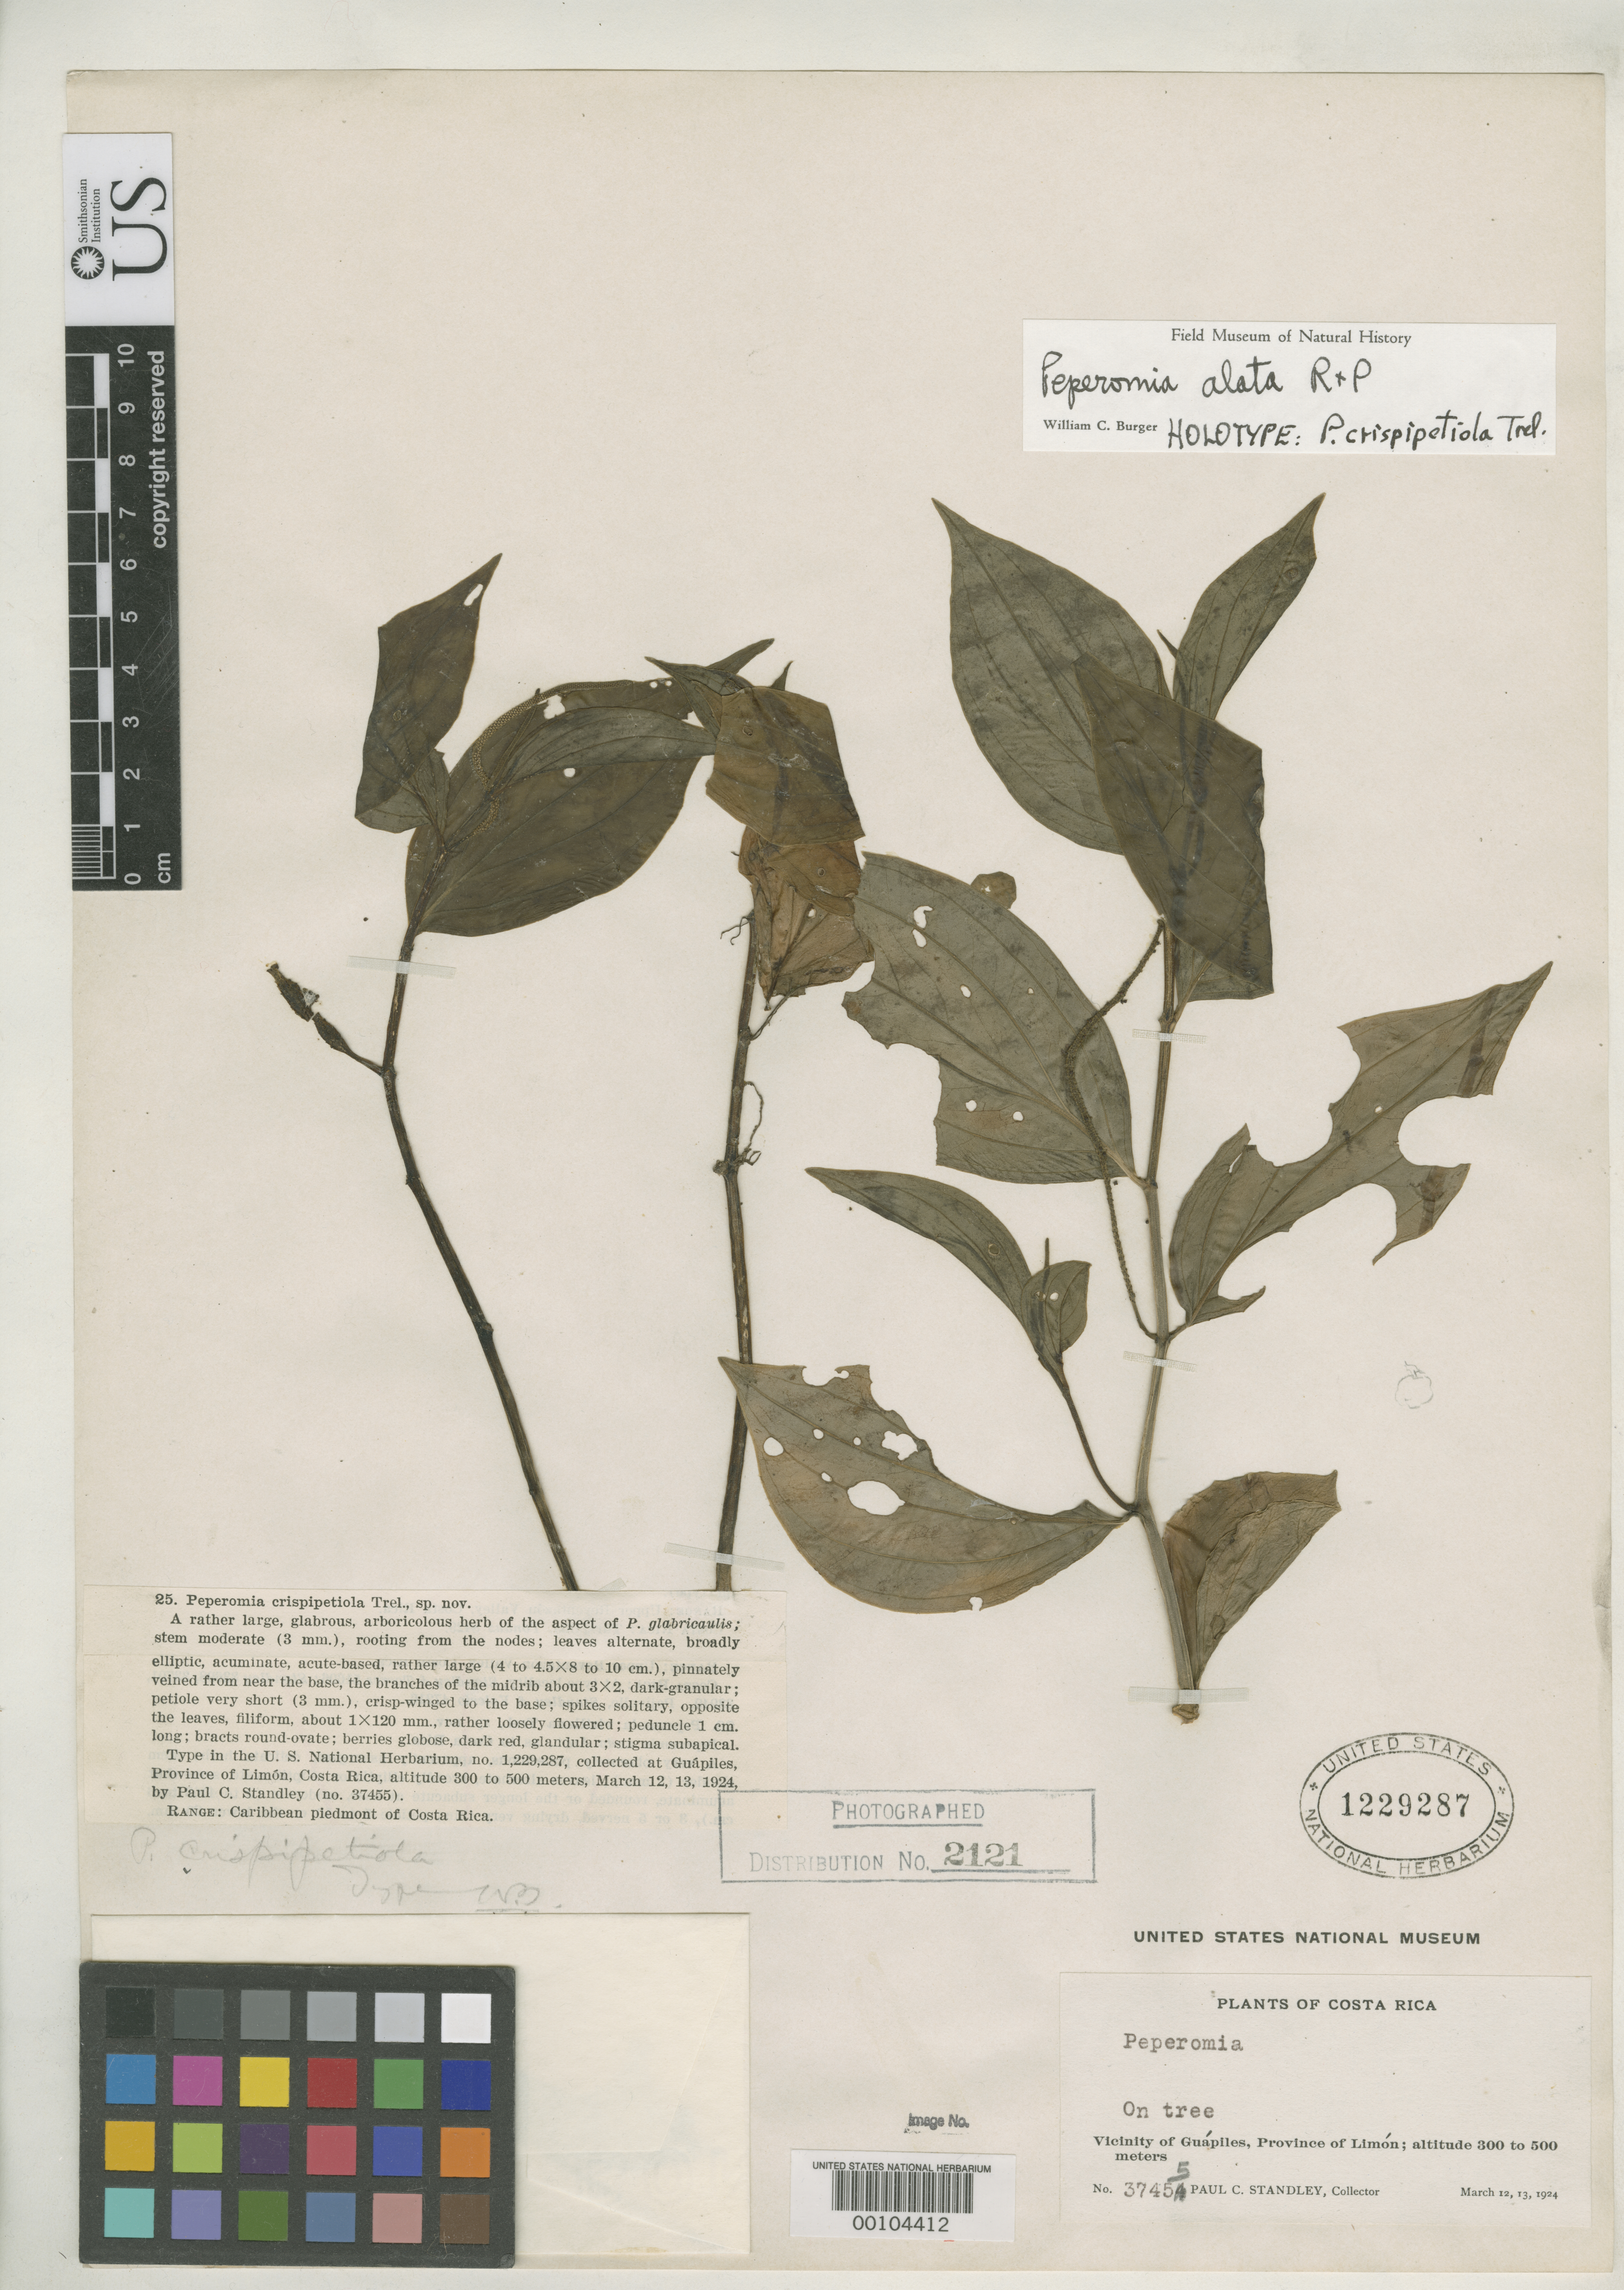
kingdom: Plantae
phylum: Tracheophyta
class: Magnoliopsida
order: Piperales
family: Piperaceae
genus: Peperomia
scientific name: Peperomia crispipetiola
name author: Trel.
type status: Holotype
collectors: P. C. Standley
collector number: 37455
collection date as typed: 12 Mar 1924 to 13 Mar 1924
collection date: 1924-03-12/1924-03-13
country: Costa Rica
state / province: Limón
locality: Vicinity of Guapiles.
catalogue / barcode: US 1229287